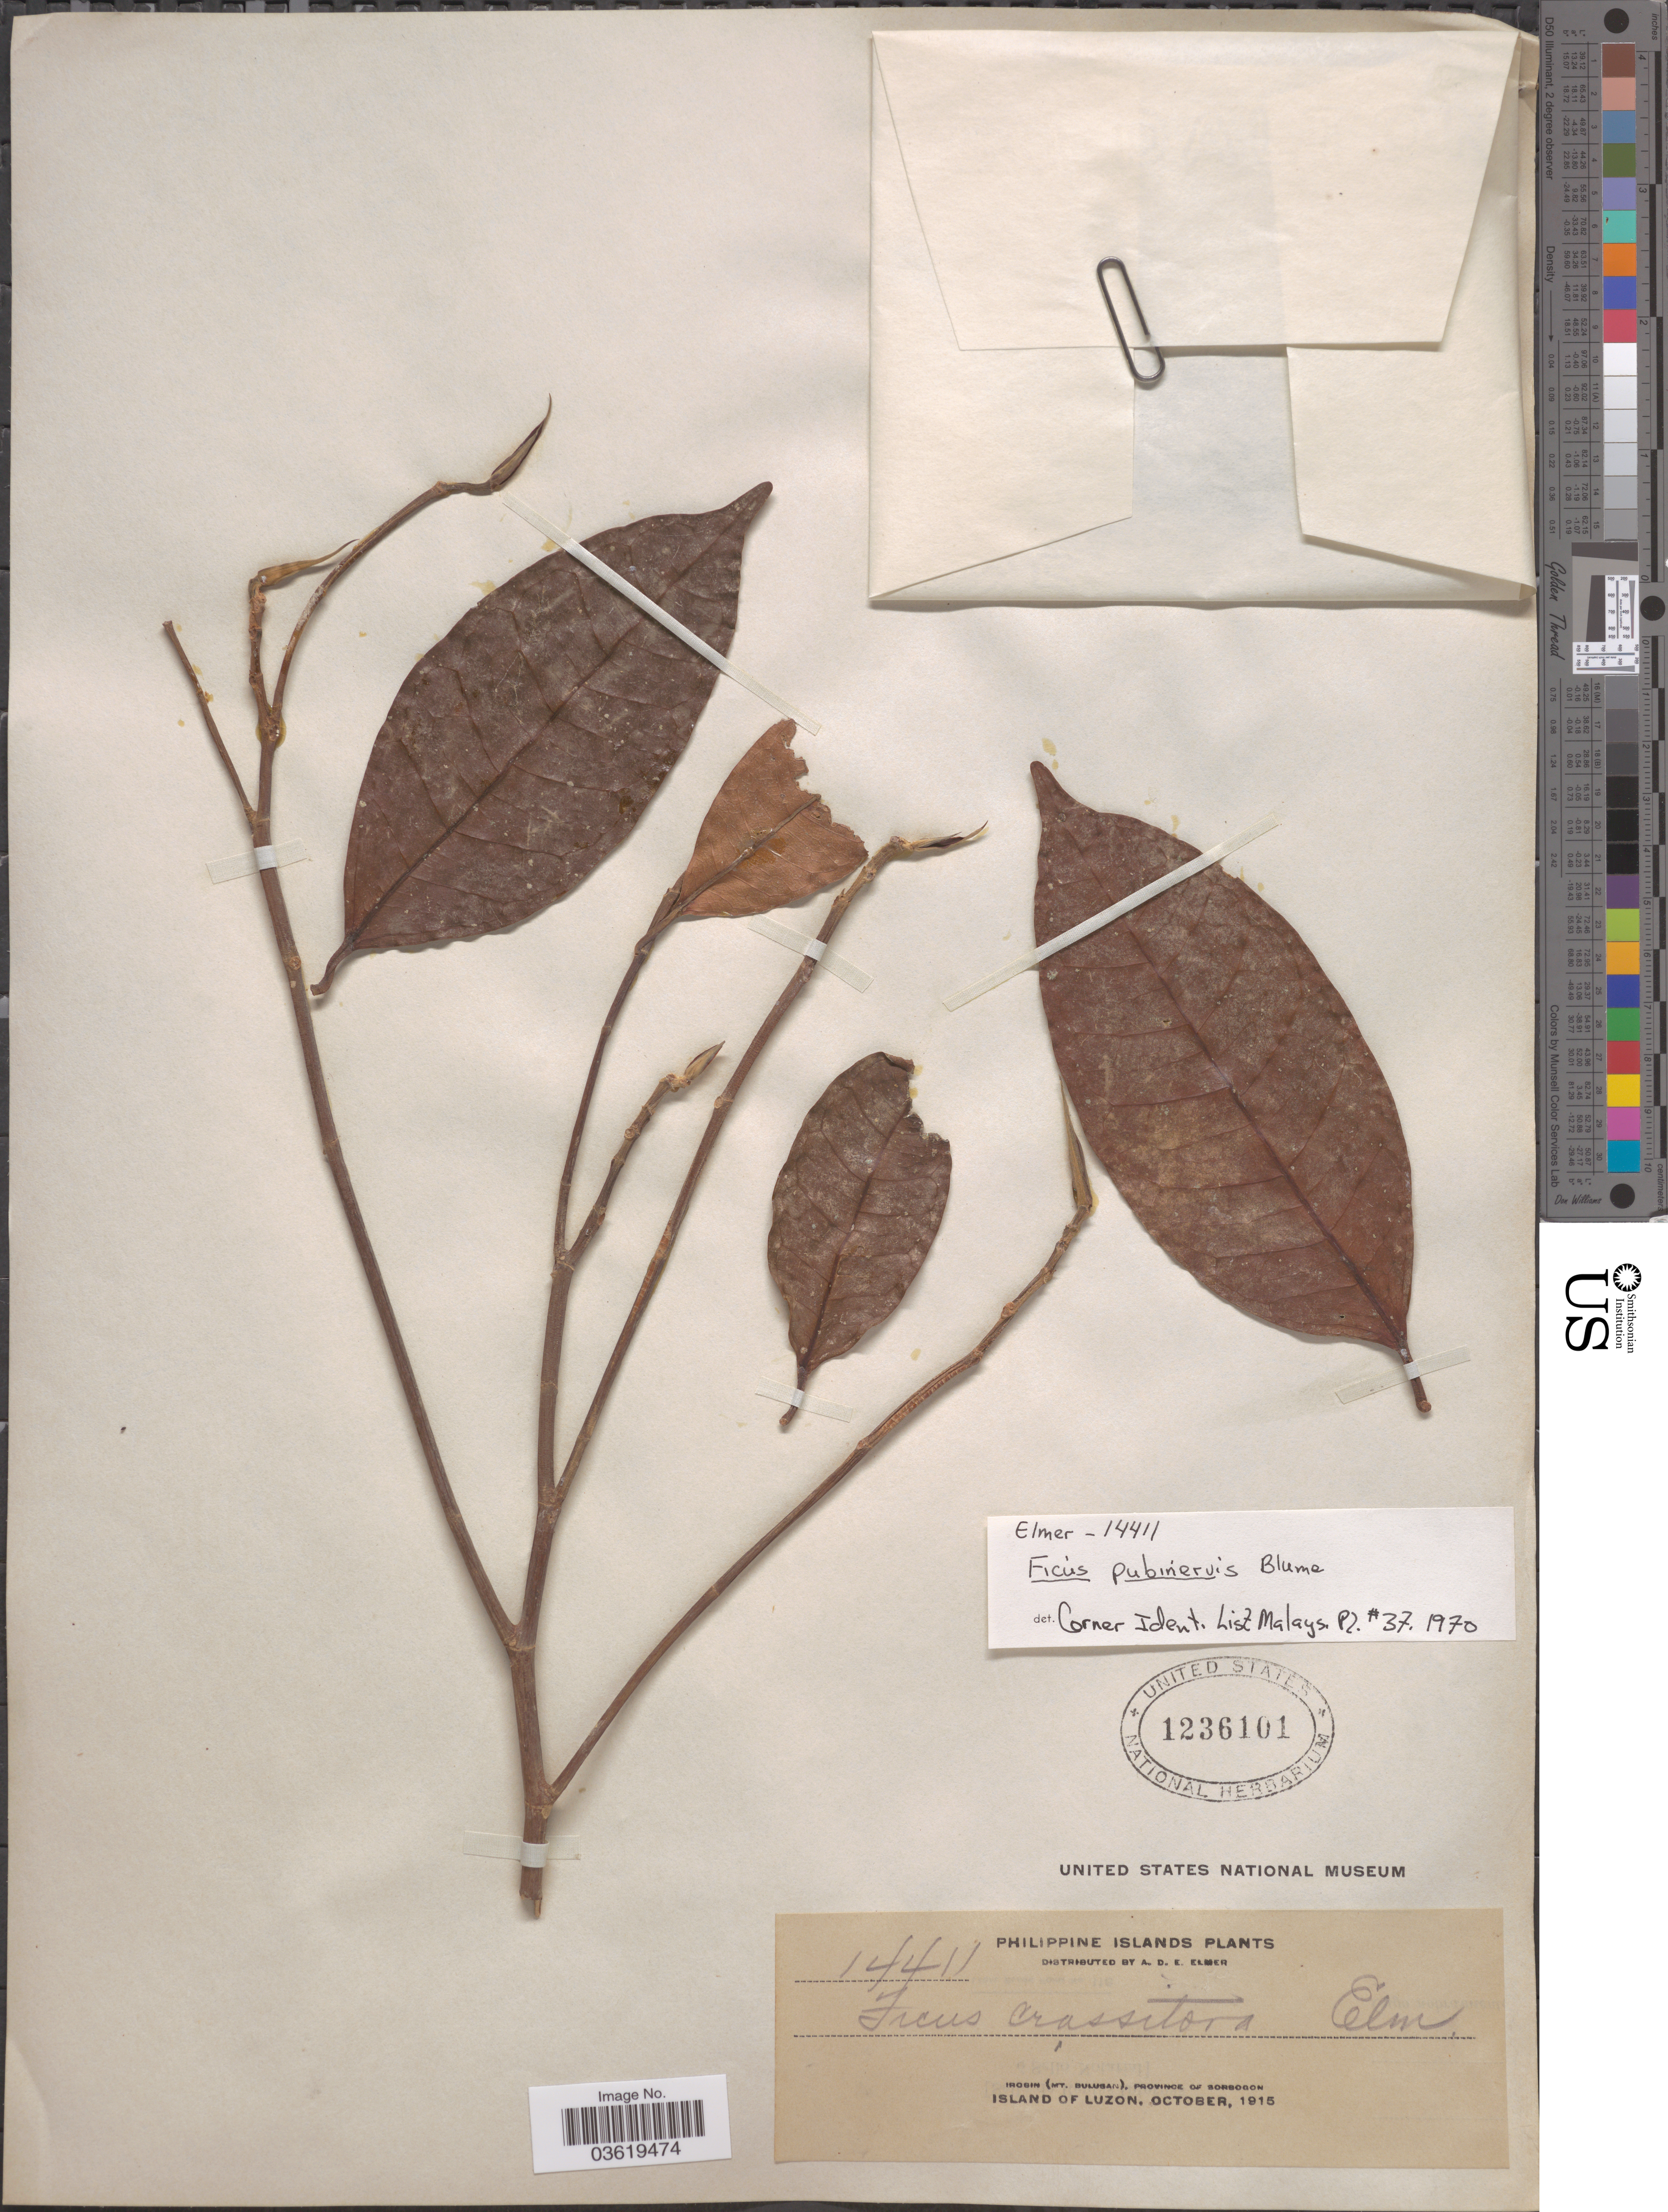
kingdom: Plantae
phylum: Tracheophyta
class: Magnoliopsida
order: Rosales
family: Moraceae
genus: Ficus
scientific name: Ficus pubinervis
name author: Blume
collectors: A. D. E. Elmer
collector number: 14411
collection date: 1915-10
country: Philippines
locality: Irosin (Mt. Bulusan), Province of Sorsogon. Island of Luzon.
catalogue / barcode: US 1236101